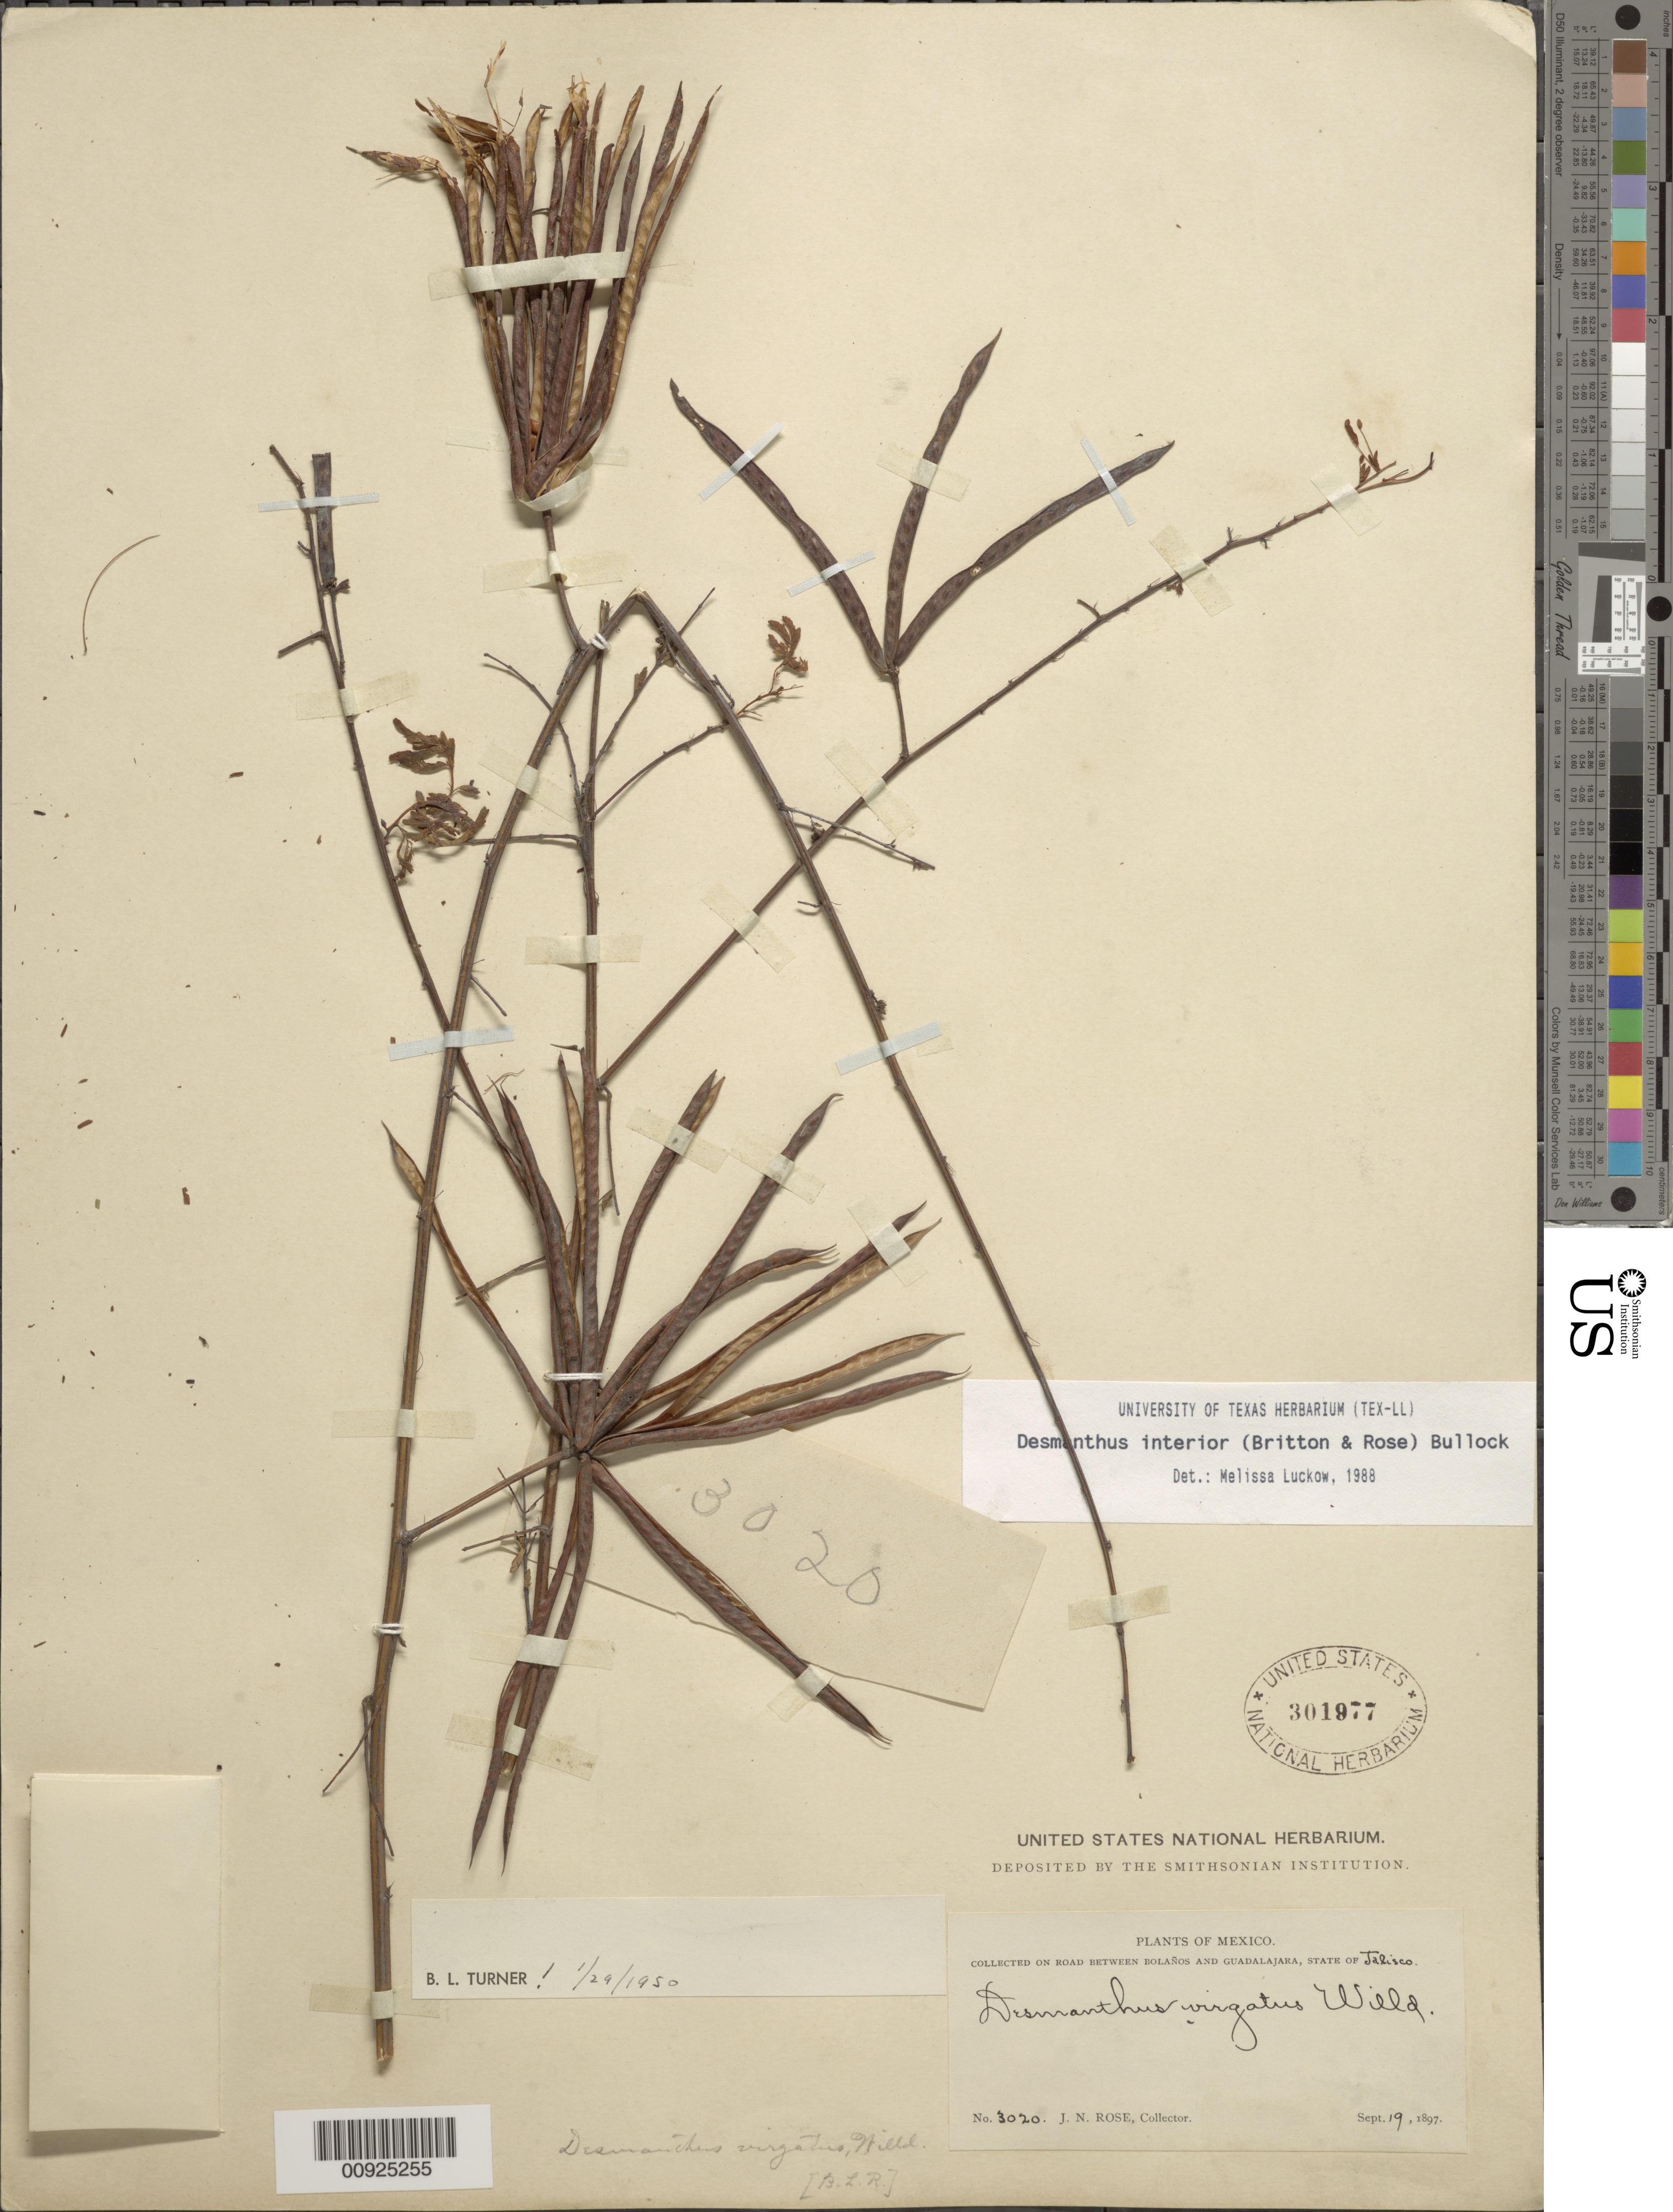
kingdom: Plantae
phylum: Tracheophyta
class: Magnoliopsida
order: Fabales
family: Fabaceae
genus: Desmanthus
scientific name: Desmanthus interior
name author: (Britton) Bullock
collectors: J. N. Rose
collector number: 3020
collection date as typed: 19 Sep 1897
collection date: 1897-09-19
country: Mexico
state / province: Jalisco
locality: On road between Bolaños and Guadalajara, State of Jalisco.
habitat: On road.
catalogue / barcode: US 301977